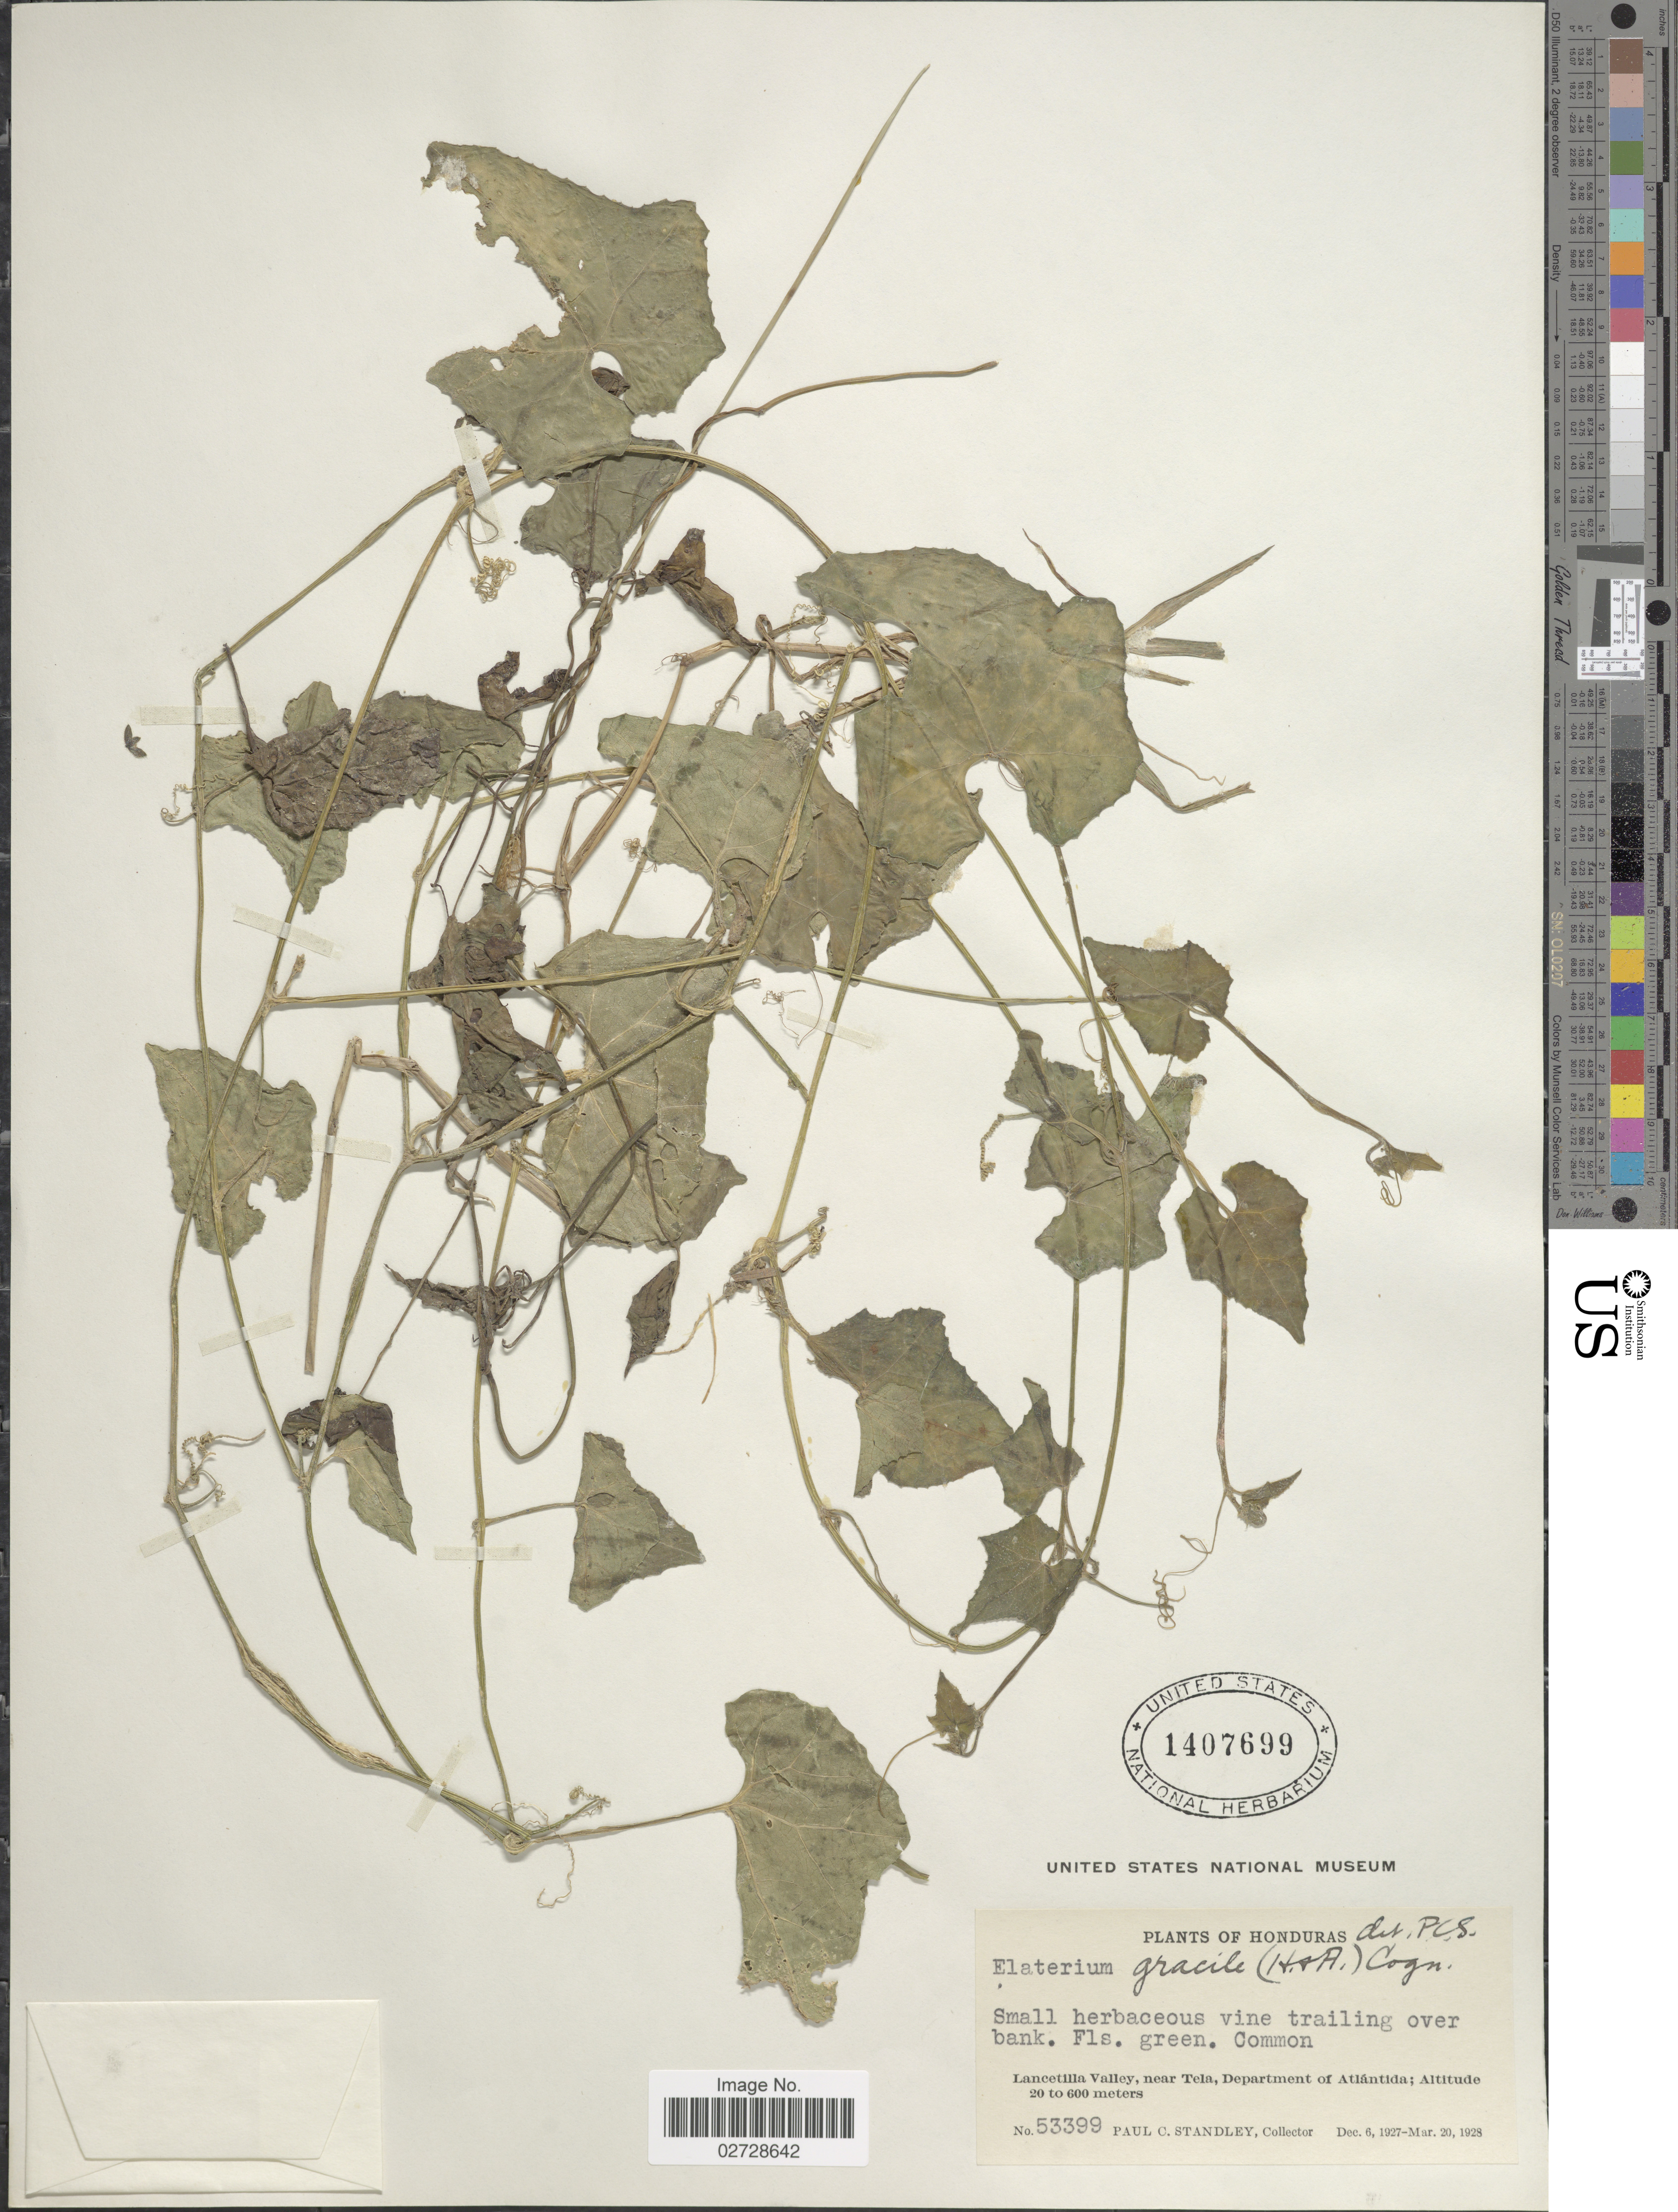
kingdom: Plantae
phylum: Tracheophyta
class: Magnoliopsida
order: Cucurbitales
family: Cucurbitaceae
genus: Cyclanthera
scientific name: Cyclanthera carthagenensis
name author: (Jacq.) H. Schaef. & S.S. Renner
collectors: P. C. Standley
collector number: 53399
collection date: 1927-12-06/1928-03-20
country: Honduras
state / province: Atlántida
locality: Trailing over bank, Lancetilla Valley, near Tela.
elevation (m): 20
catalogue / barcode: US 1407699